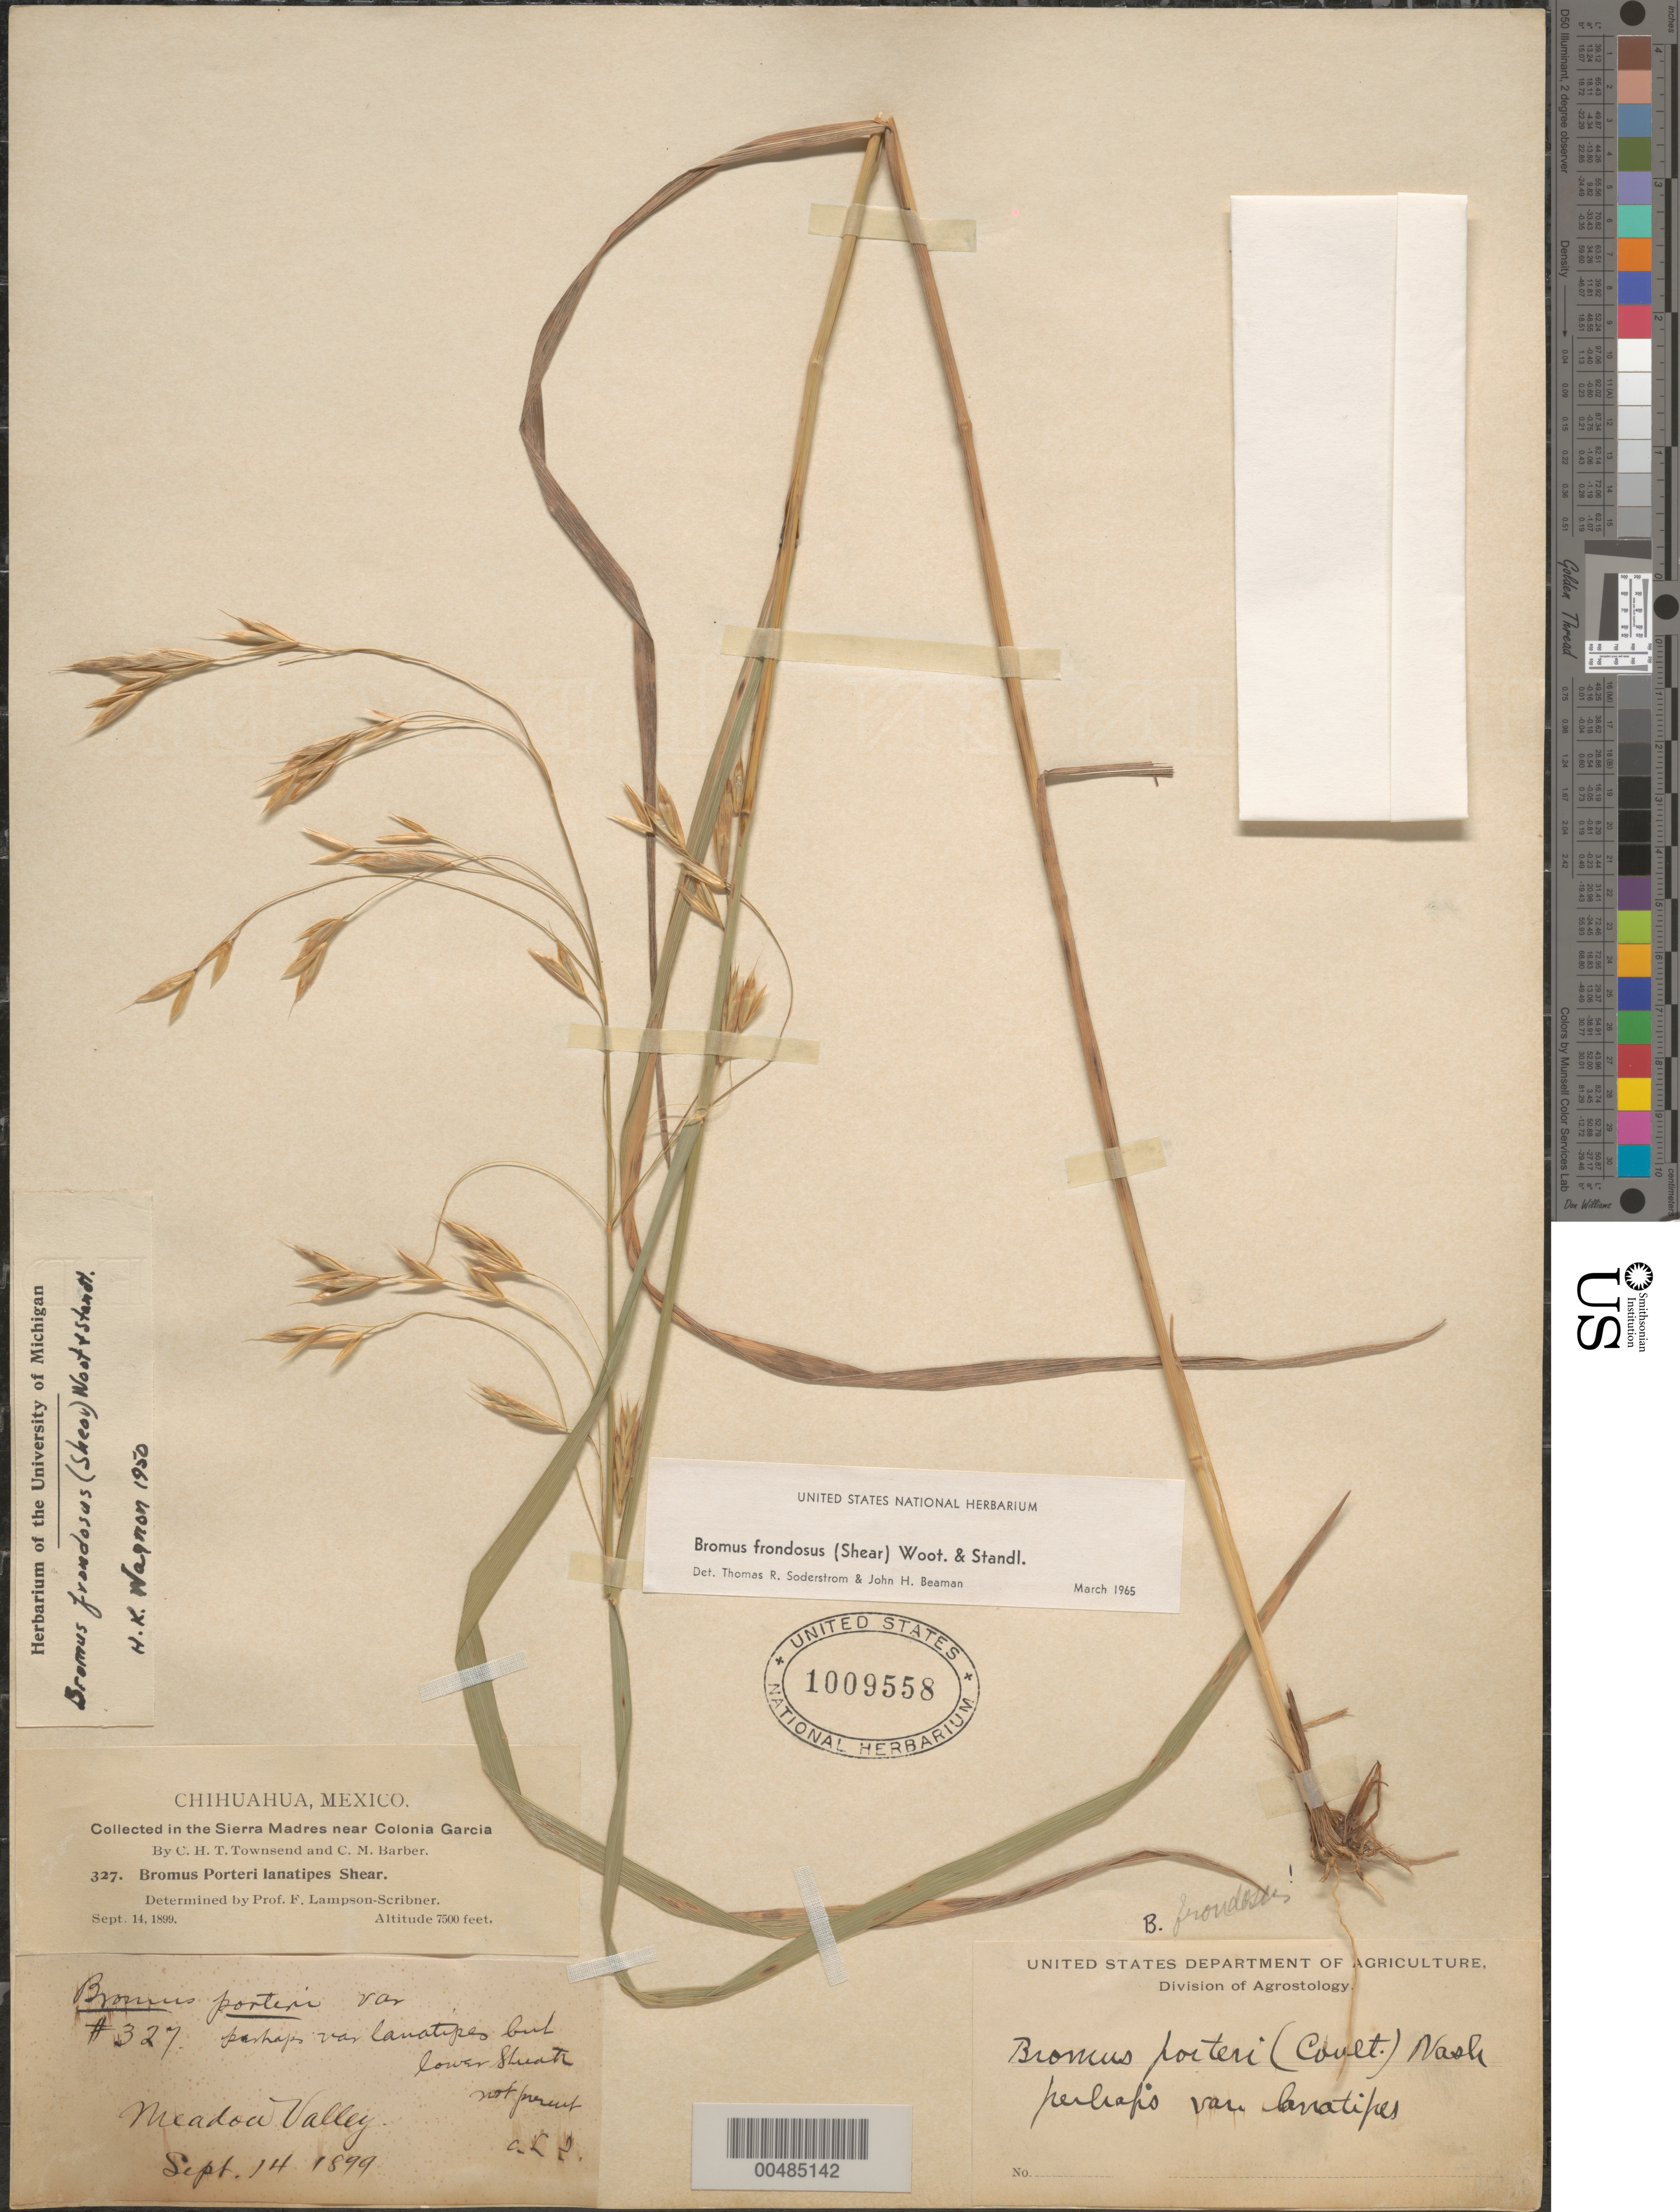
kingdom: Plantae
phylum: Tracheophyta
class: Liliopsida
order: Poales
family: Poaceae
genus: Bromus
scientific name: Bromus porteri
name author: (J.M. Coult.) Nash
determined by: Scribner, F. L.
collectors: C. H. T. Townsend & C. Barber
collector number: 327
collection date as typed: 14 Sep 1899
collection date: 1899-09-14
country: Mexico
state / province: Chihuahua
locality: In the Sierra Madres near Colonia Garcia, Meadow Valley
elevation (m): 2286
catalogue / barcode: US 1009558